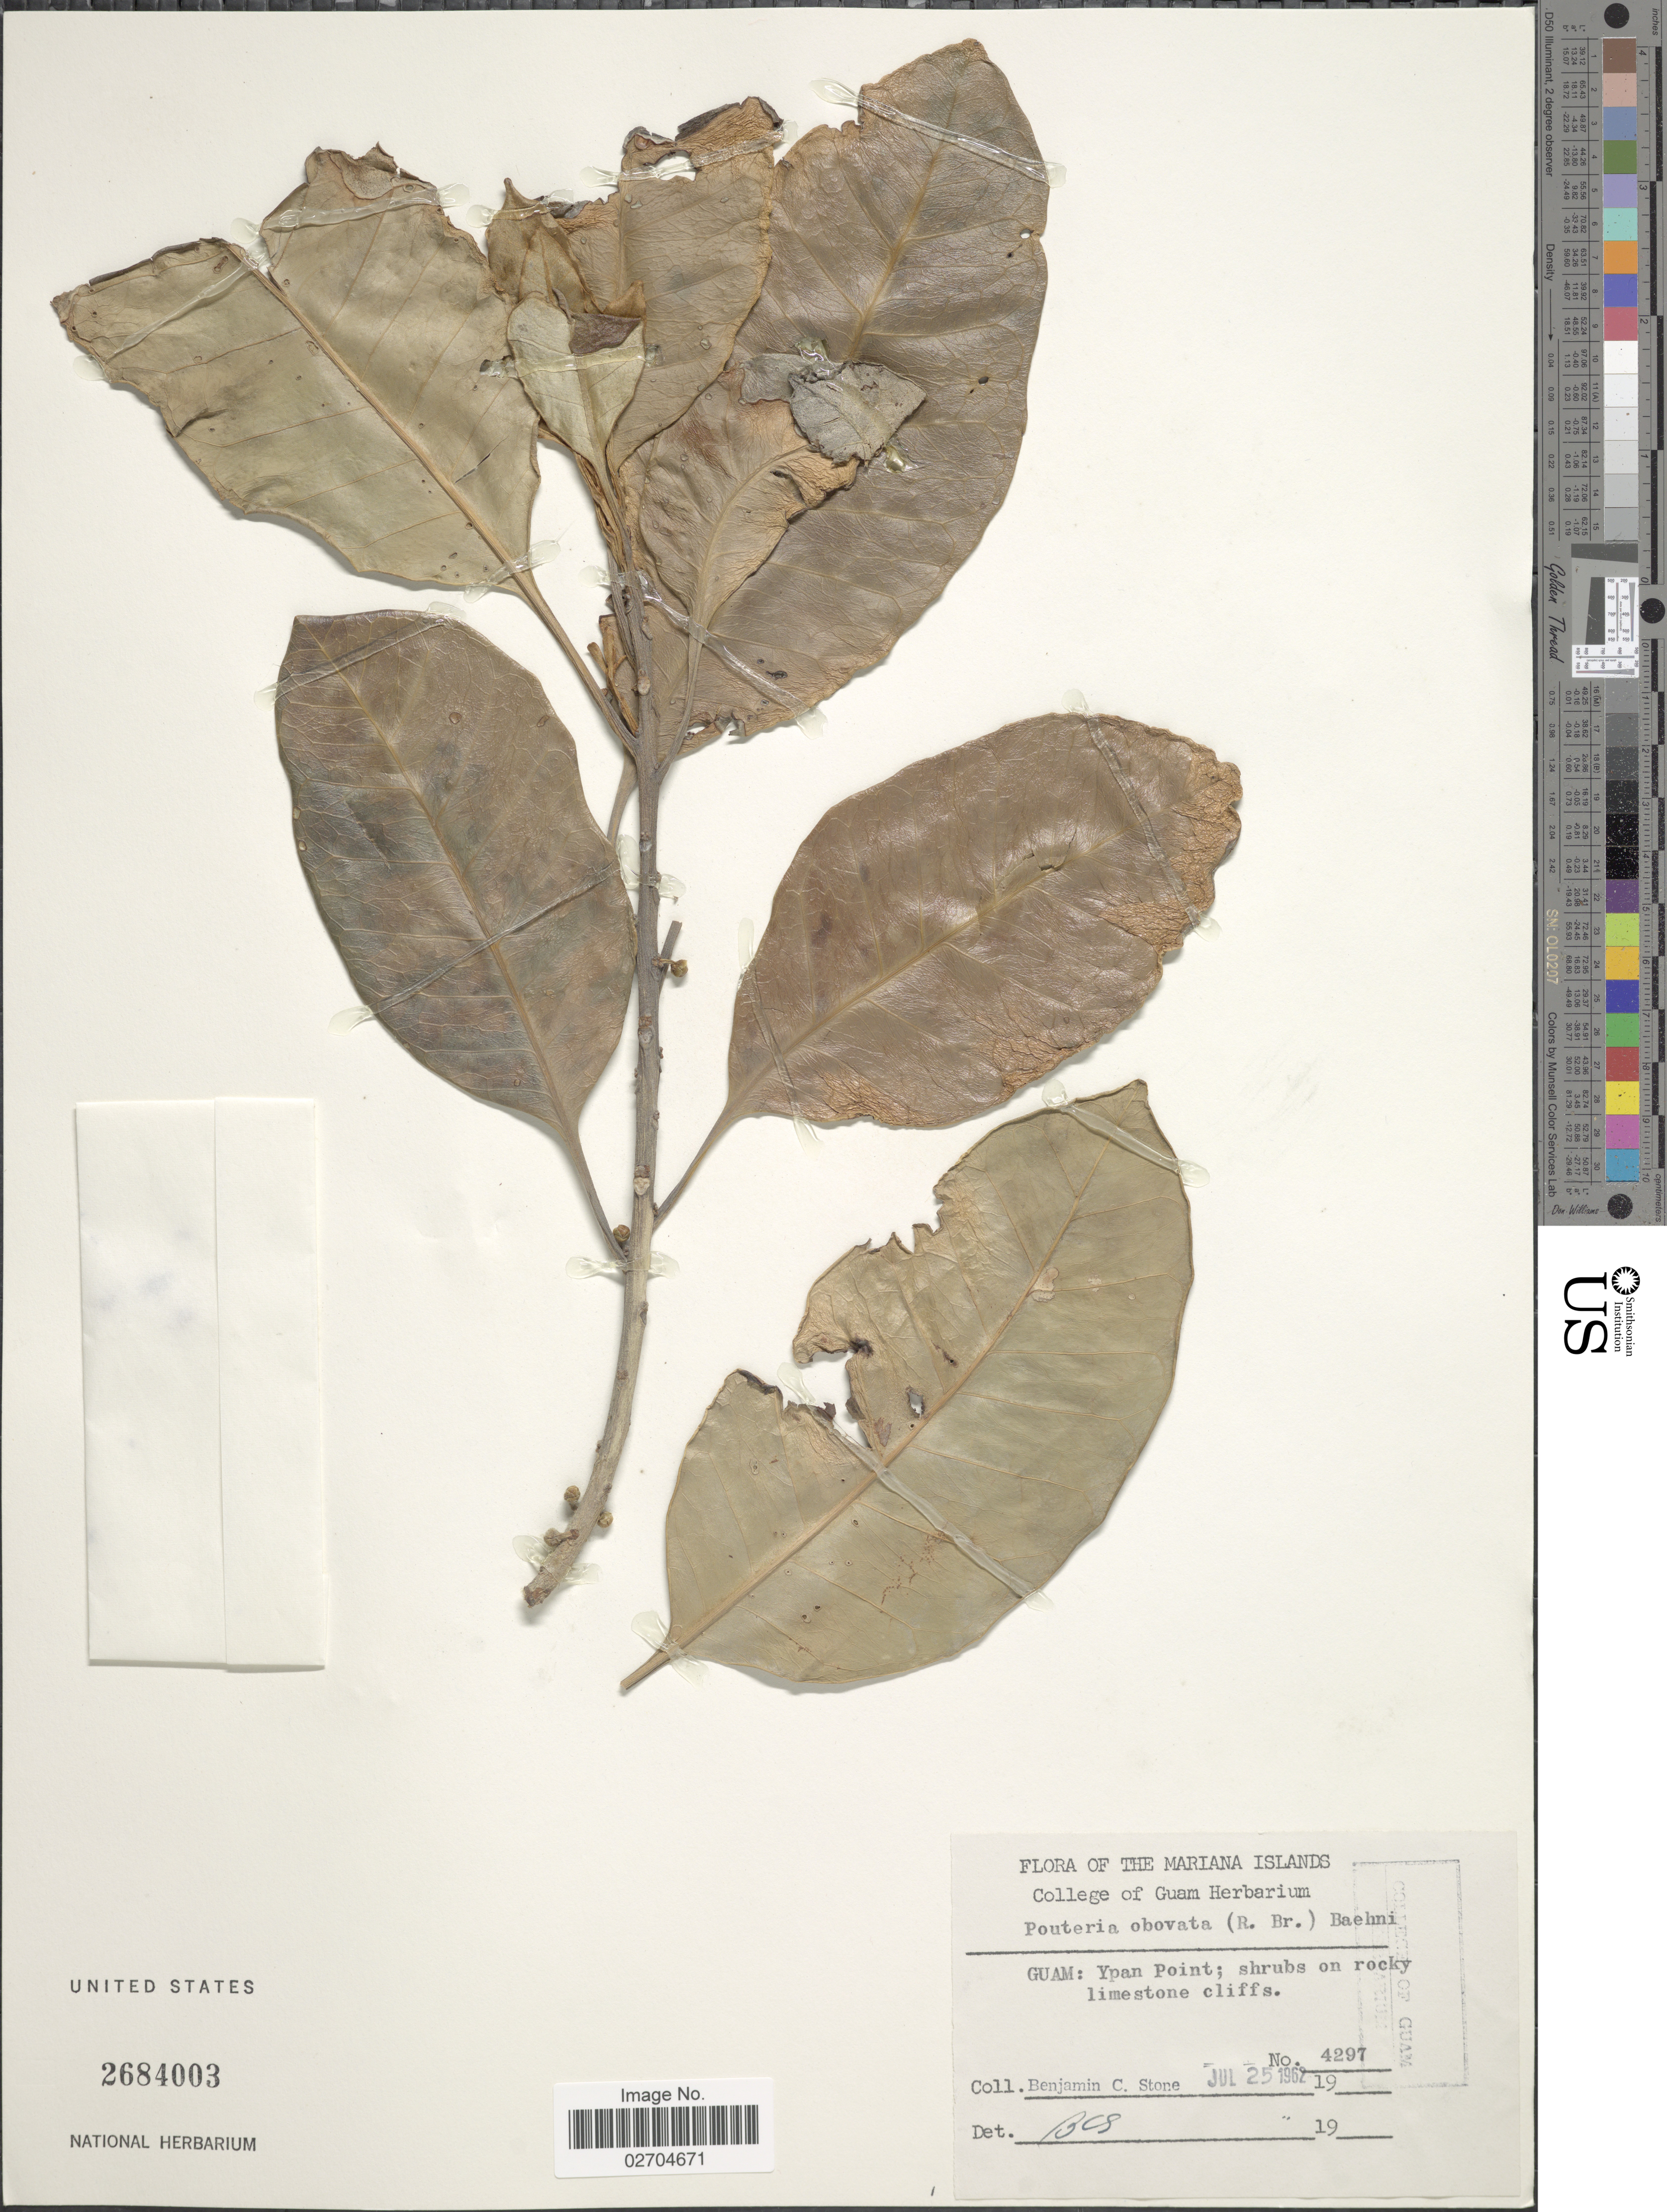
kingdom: Plantae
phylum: Tracheophyta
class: Magnoliopsida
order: Ericales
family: Sapotaceae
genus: Planchonella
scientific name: Planchonella obovata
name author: (R. Br.) Pierre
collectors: B. C. Stone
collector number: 4297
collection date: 1962-07-25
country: Guam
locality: Mariana Islands. Ypan Point.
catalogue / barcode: US 2684003